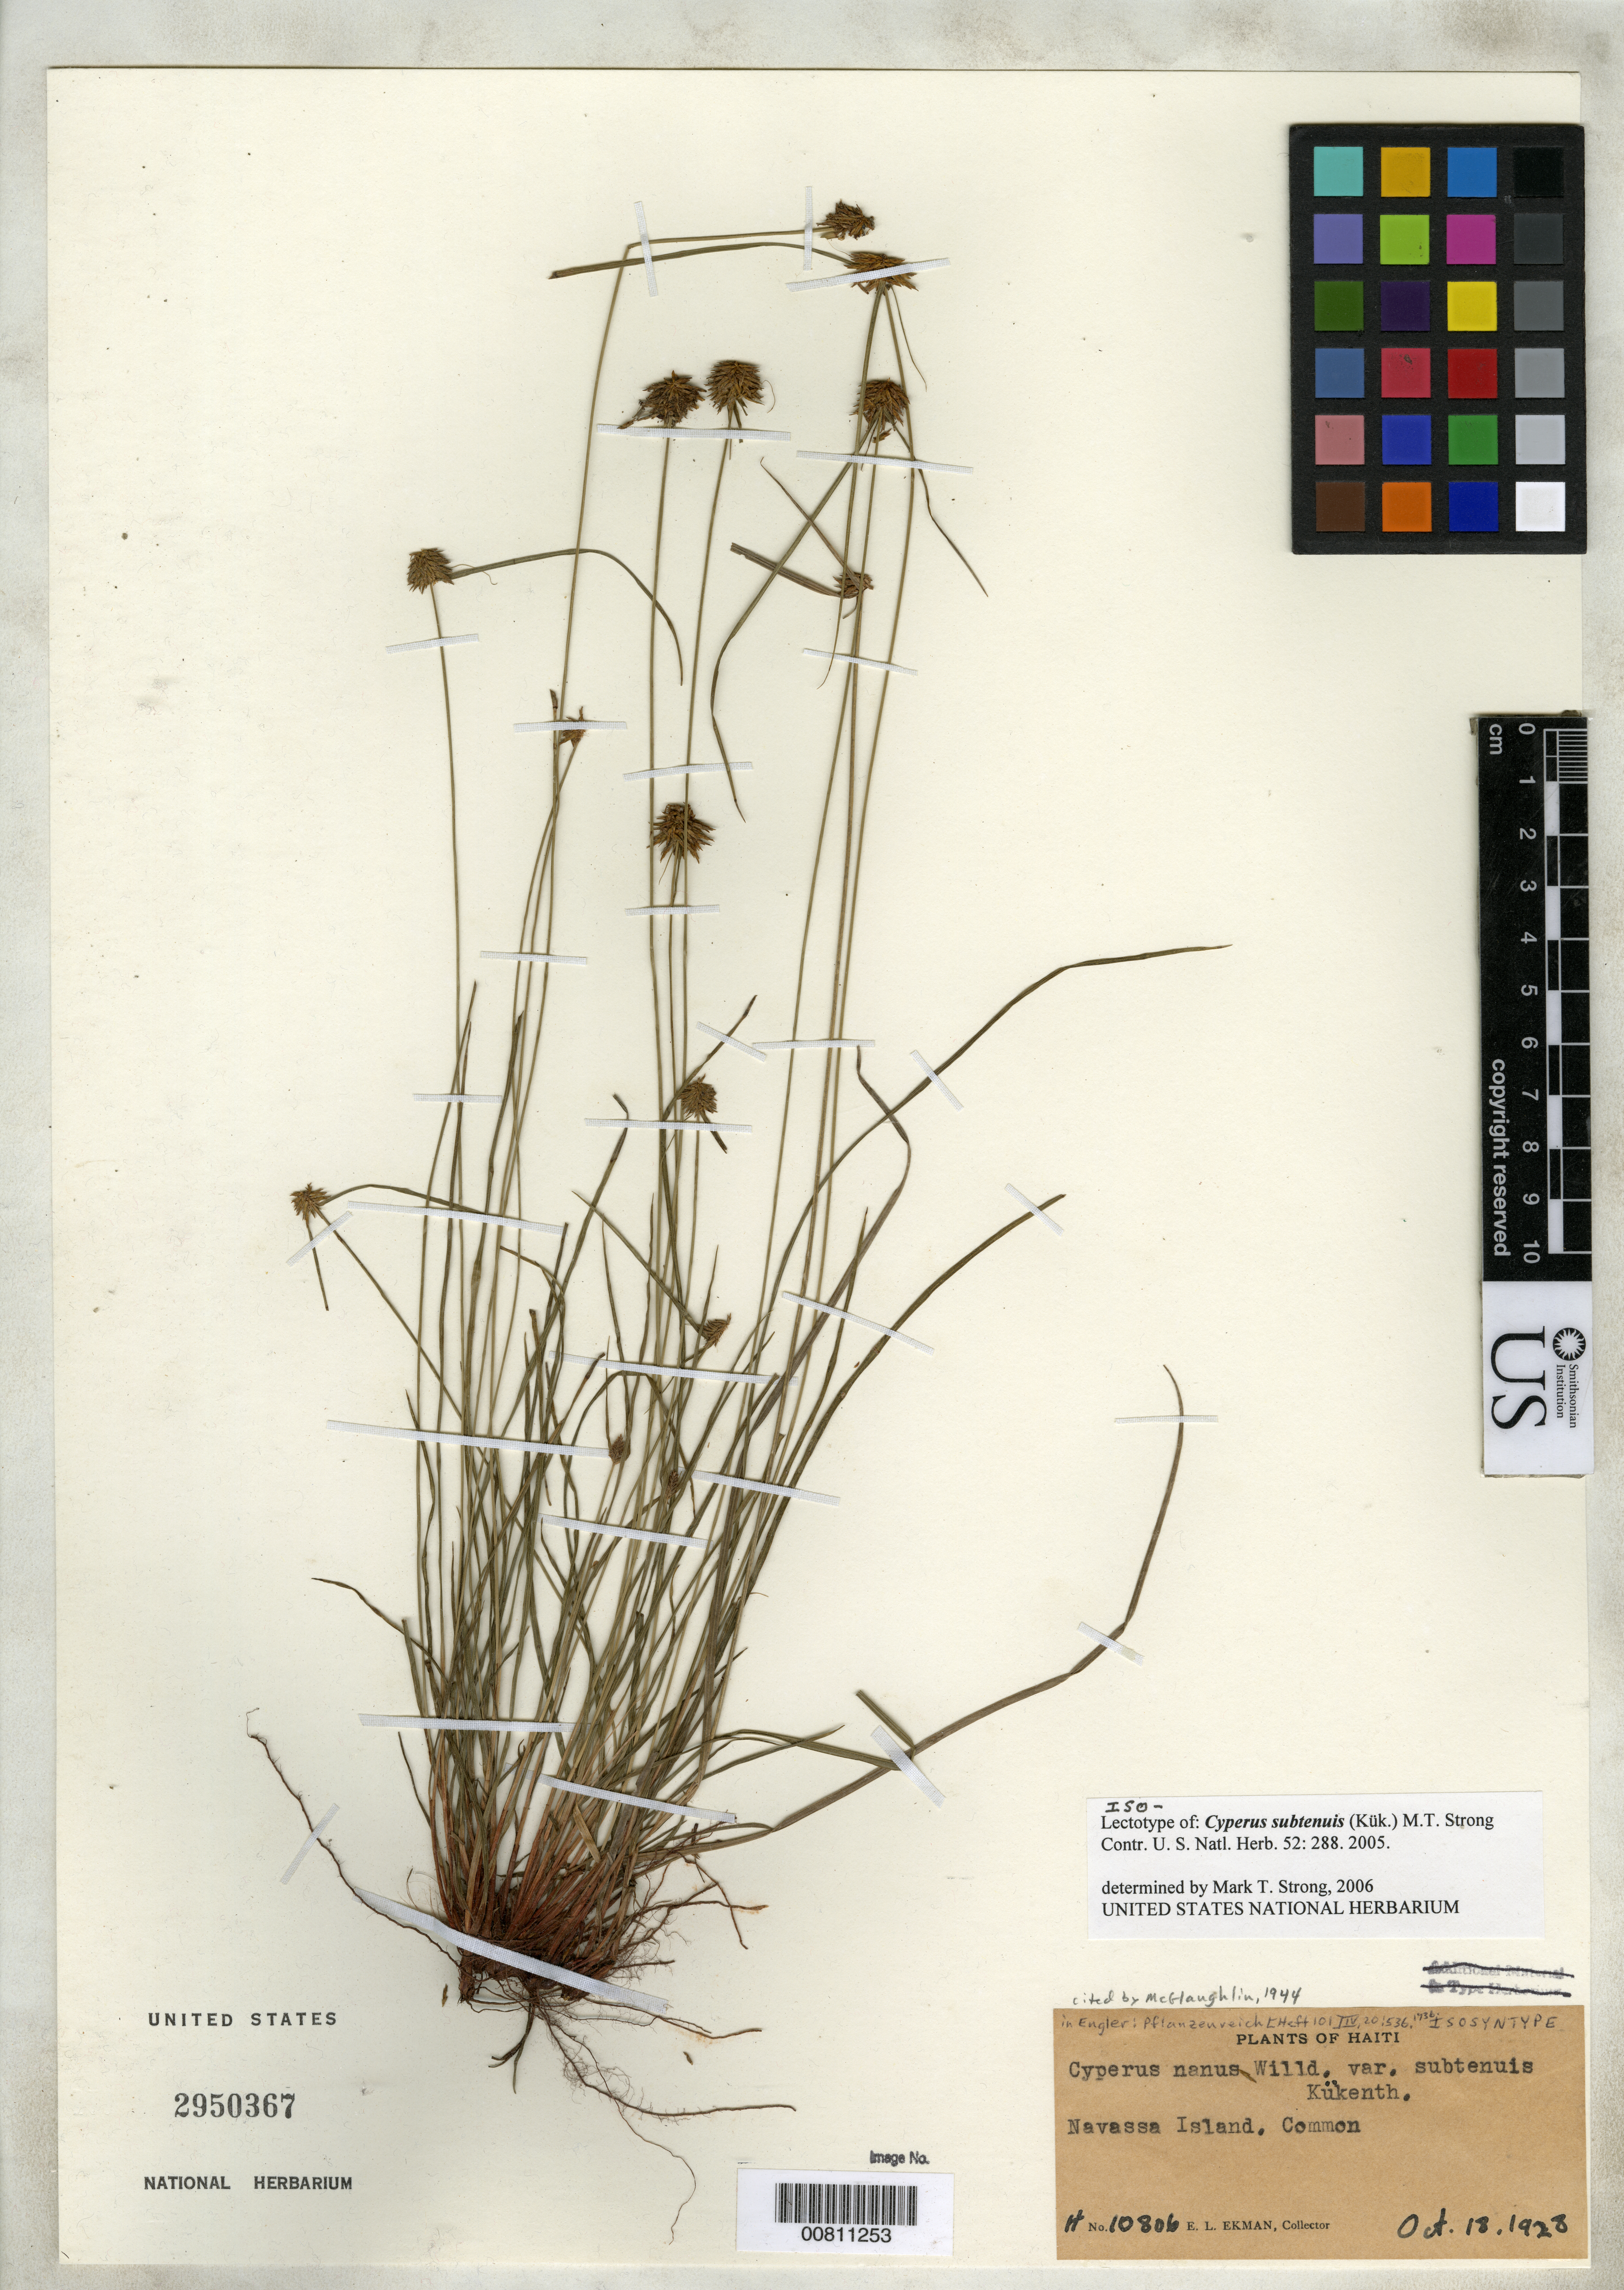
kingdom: Plantae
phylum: Tracheophyta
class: Liliopsida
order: Poales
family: Cyperaceae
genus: Cyperus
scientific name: Cyperus nanus var. subtenuis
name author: Kük. in Engl.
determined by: Strong, M. T., (US), Smithsonian Institution - National Museum of Natural History (UNITED STATES)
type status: Isolectotype; Isosyntype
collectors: E. L. Ekman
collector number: H 10806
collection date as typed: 18 Oct 1928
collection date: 1928-10-18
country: Navassa Island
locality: Navassa Island.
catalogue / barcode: US 2950367